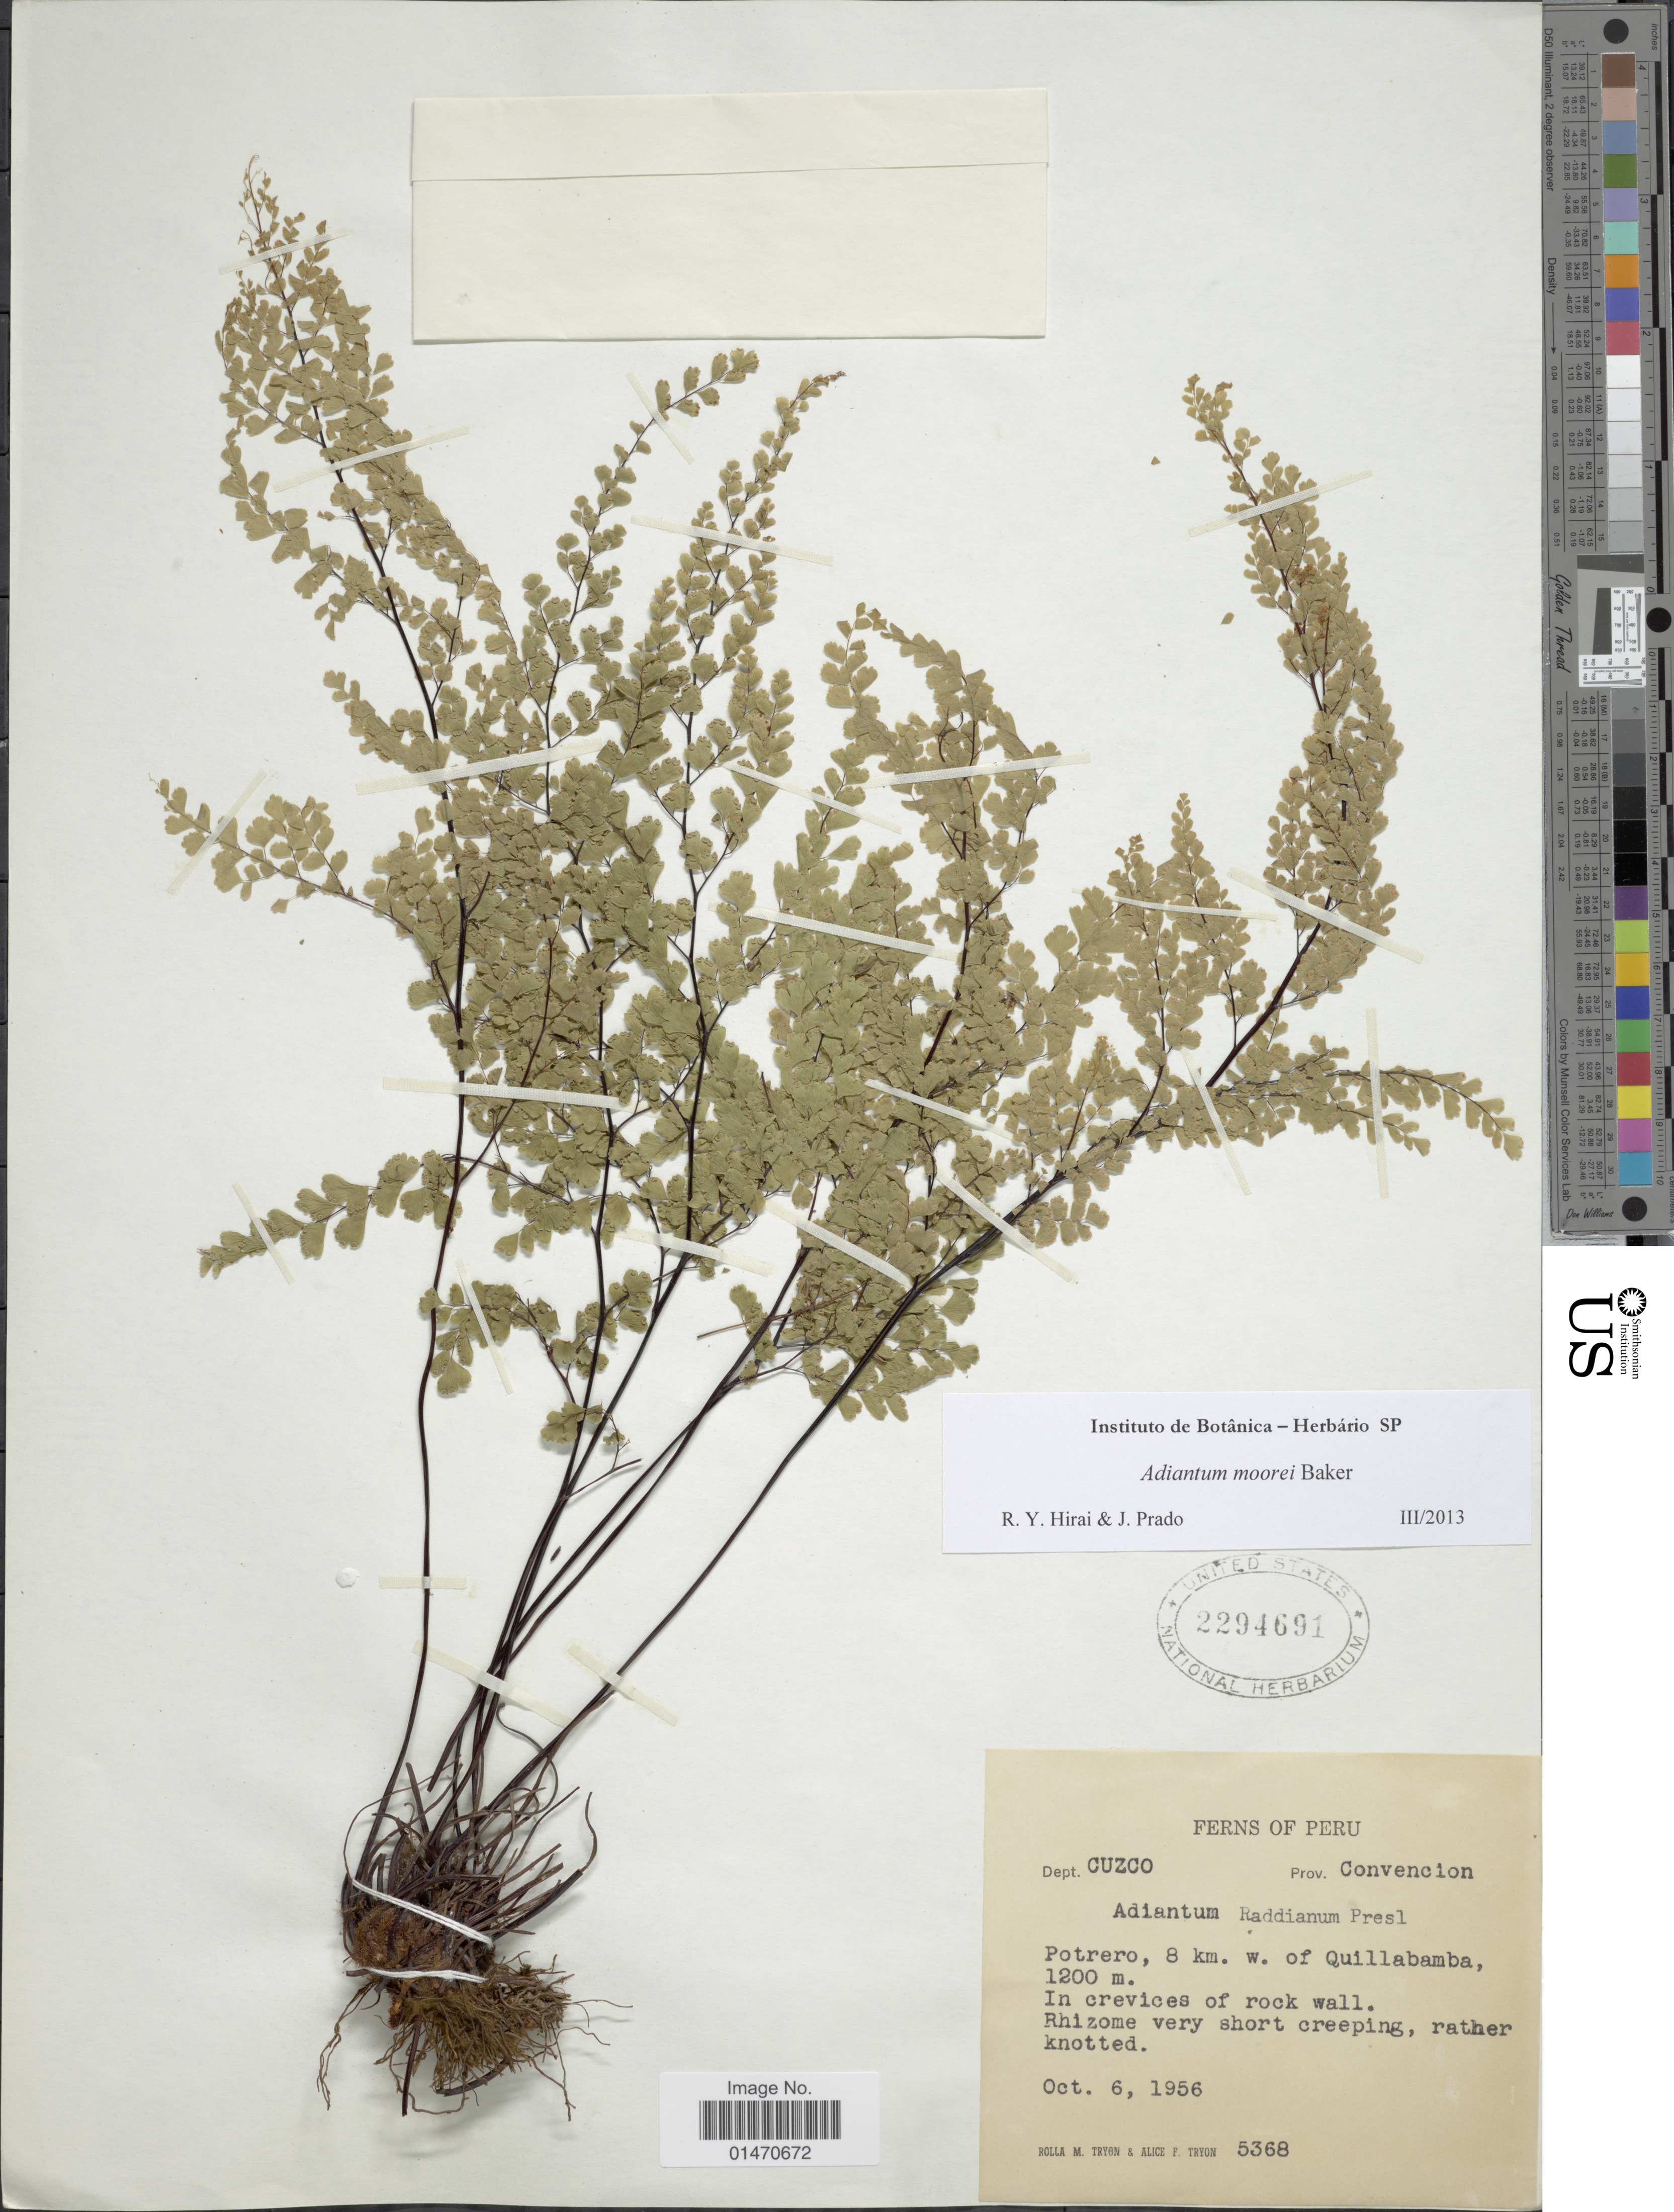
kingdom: Plantae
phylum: Tracheophyta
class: Polypodiopsida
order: Polypodiales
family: Pteridaceae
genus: Adiantum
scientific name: Adiantum moorei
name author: Baker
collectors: R. M. Tryon & A. F. Tryon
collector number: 5368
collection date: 1956-10-06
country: Peru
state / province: Cusco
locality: Dept. Cuzco, Prov. Convencion, Potrero, 8 km. W. of Quillabamba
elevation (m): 1200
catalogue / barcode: US 2294691